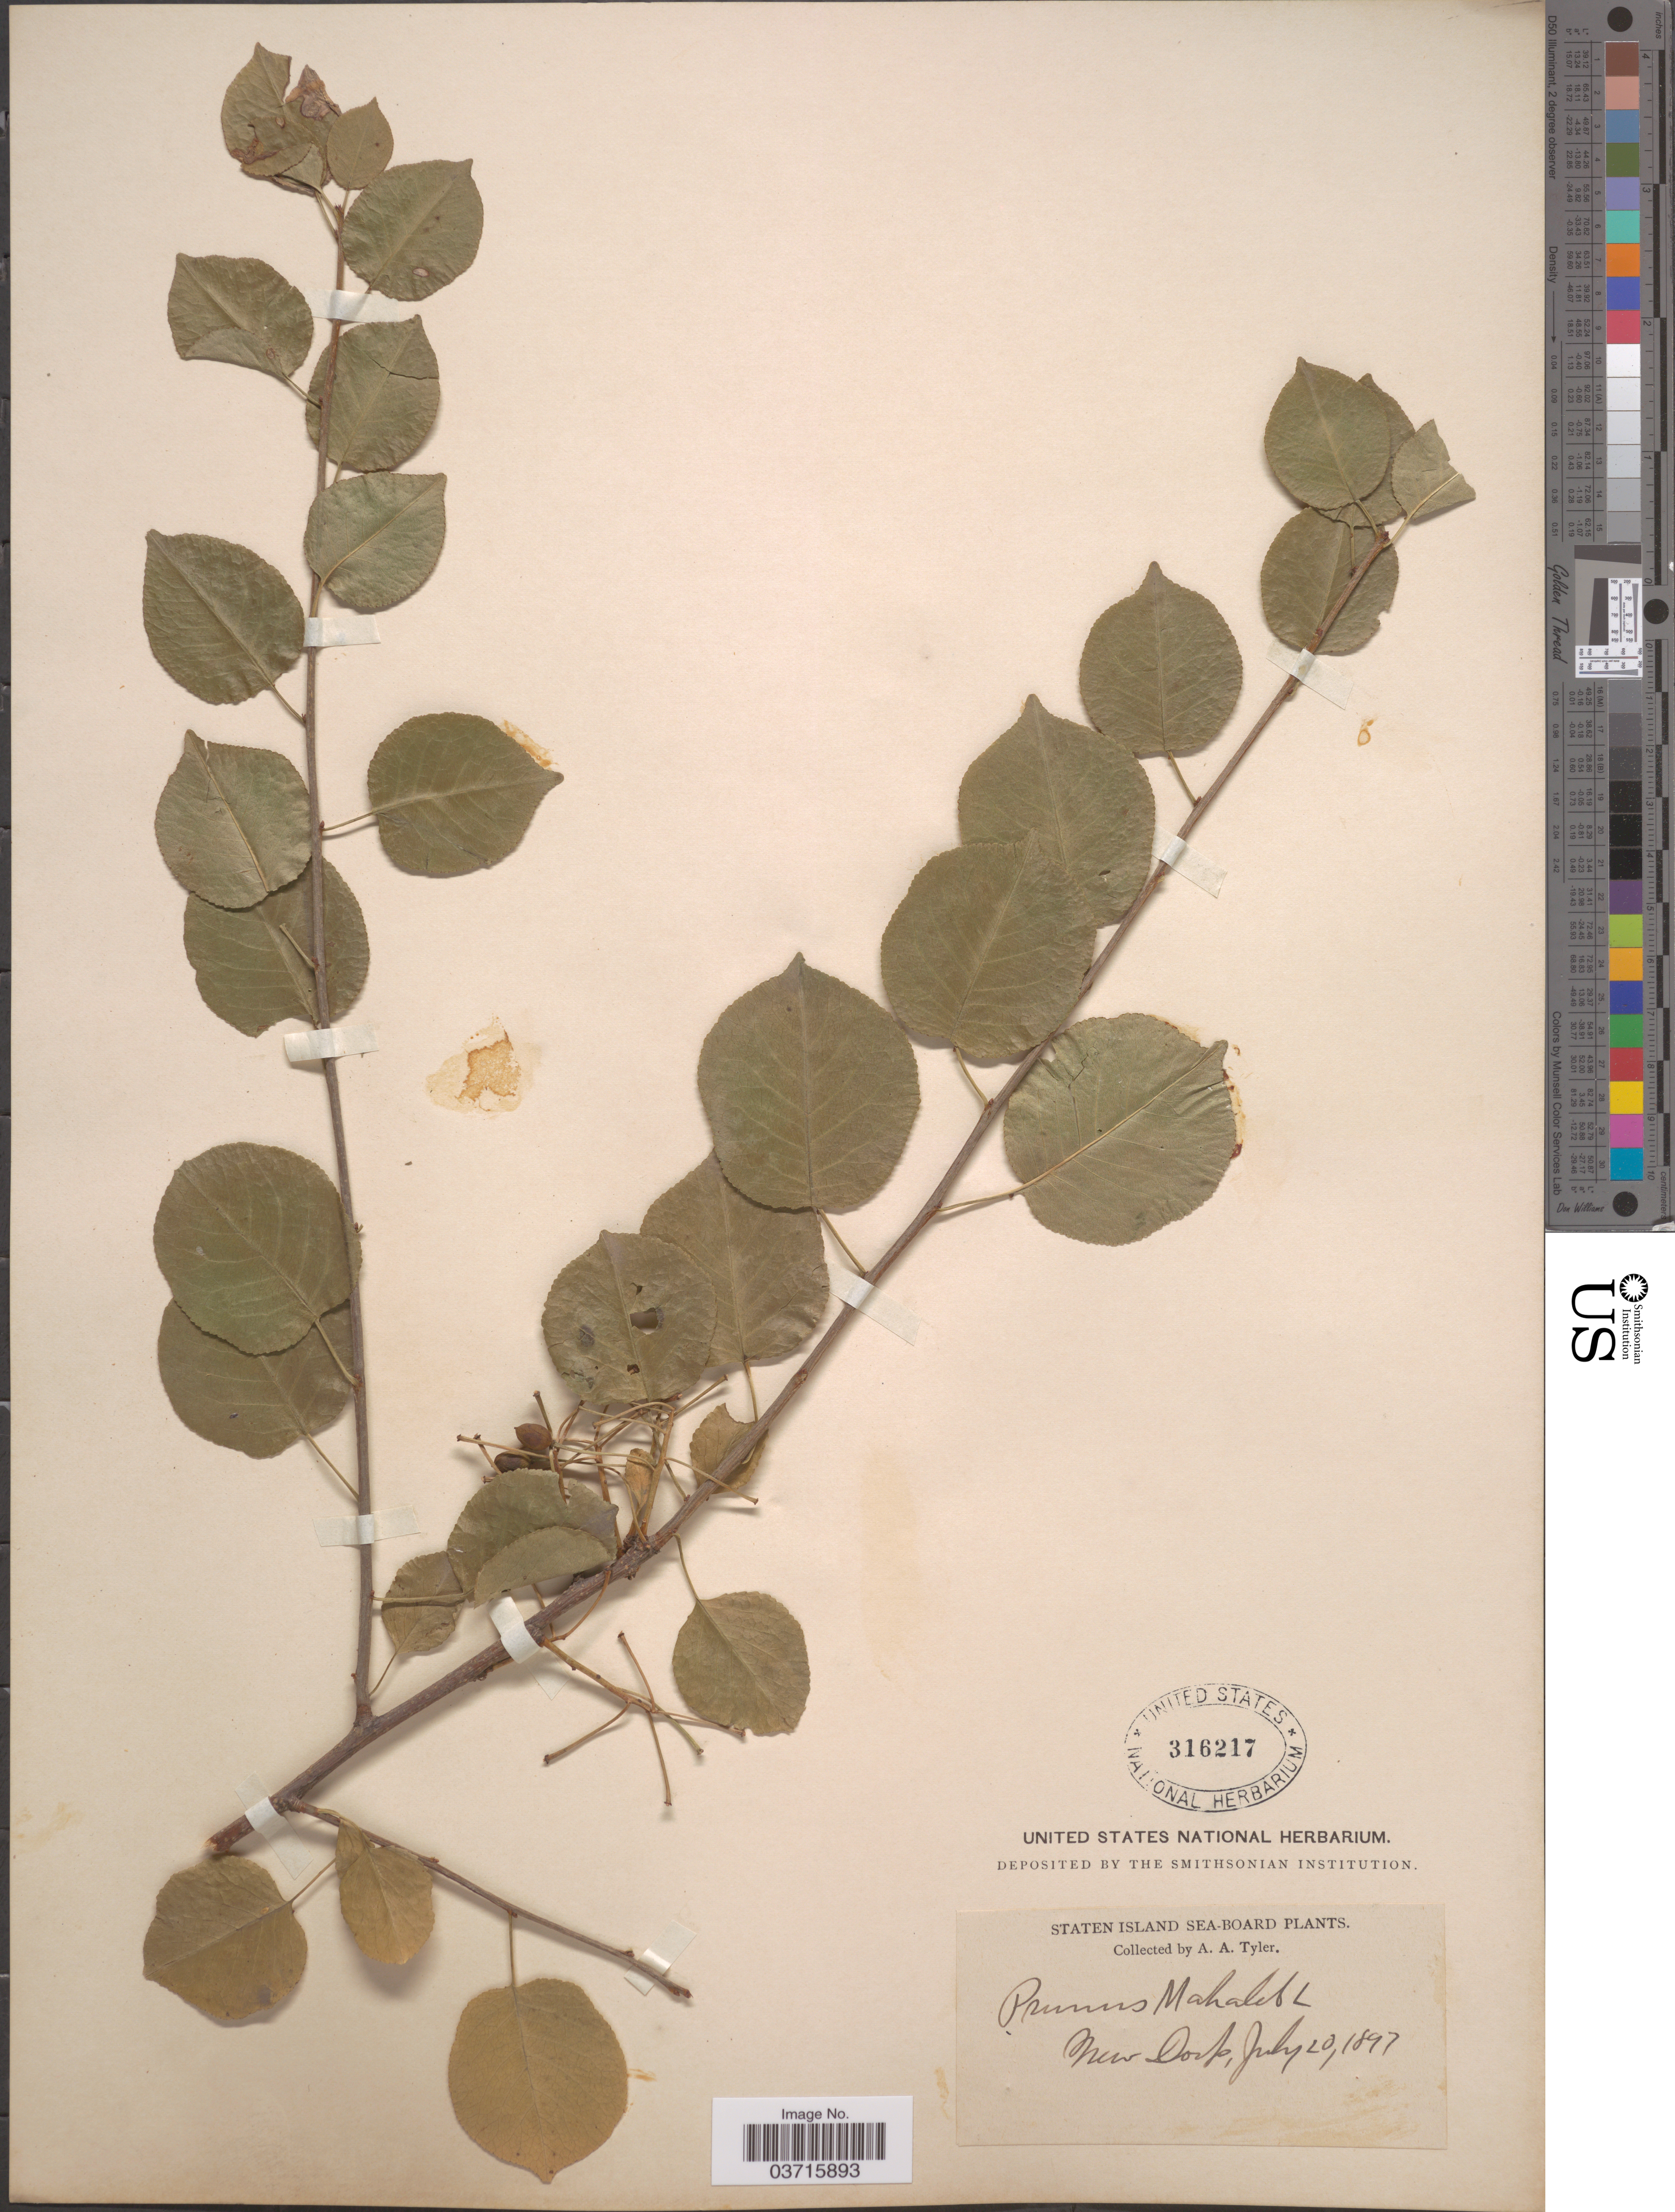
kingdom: Plantae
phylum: Tracheophyta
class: Magnoliopsida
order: Rosales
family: Rosaceae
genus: Prunus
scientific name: Prunus mahaleb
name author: L.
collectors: A. Tyler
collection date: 1897-07-20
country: United States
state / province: New York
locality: Staten Island Sea-board. New Dorp.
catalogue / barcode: US 316217